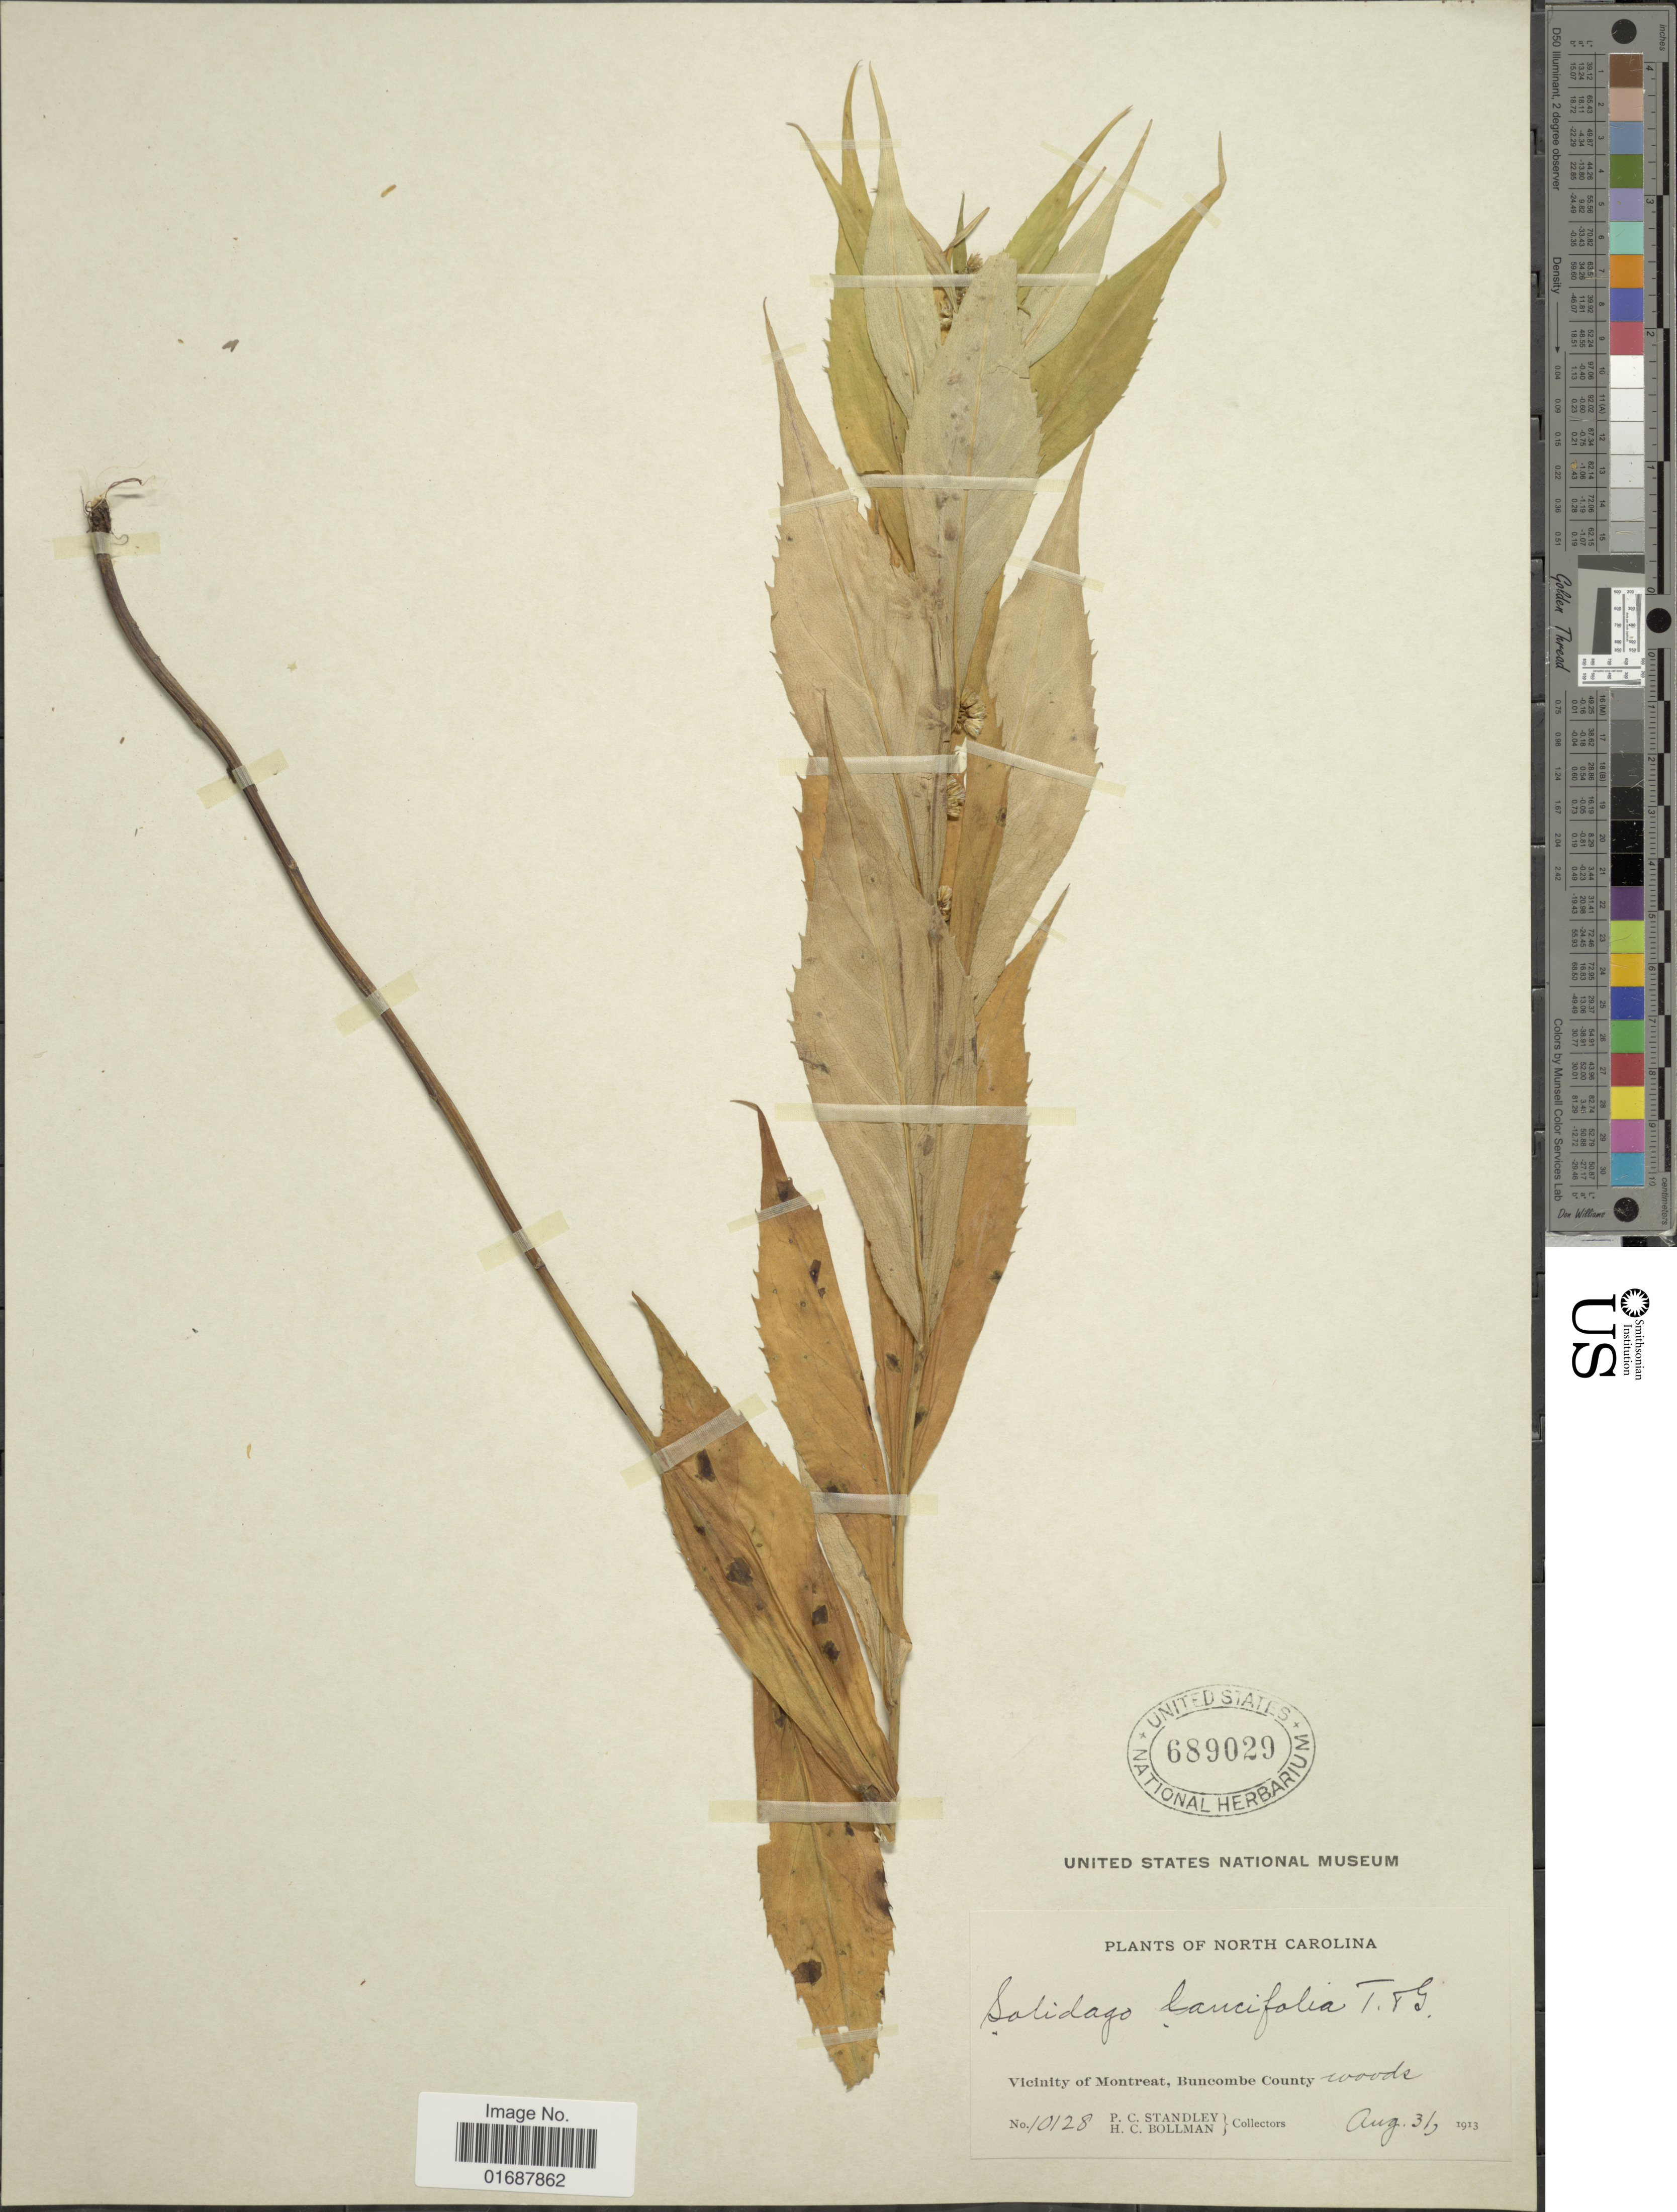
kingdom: Plantae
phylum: Tracheophyta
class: Magnoliopsida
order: Asterales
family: Asteraceae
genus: Solidago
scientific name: Solidago lancifolia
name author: (Torr. & A. Gray) Chapman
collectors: P. C. Standley & H. C. Bollman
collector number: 10128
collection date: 1913-08-31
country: United States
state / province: North Carolina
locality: Vicinity of Montreat, Buncombe County.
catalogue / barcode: US 689029